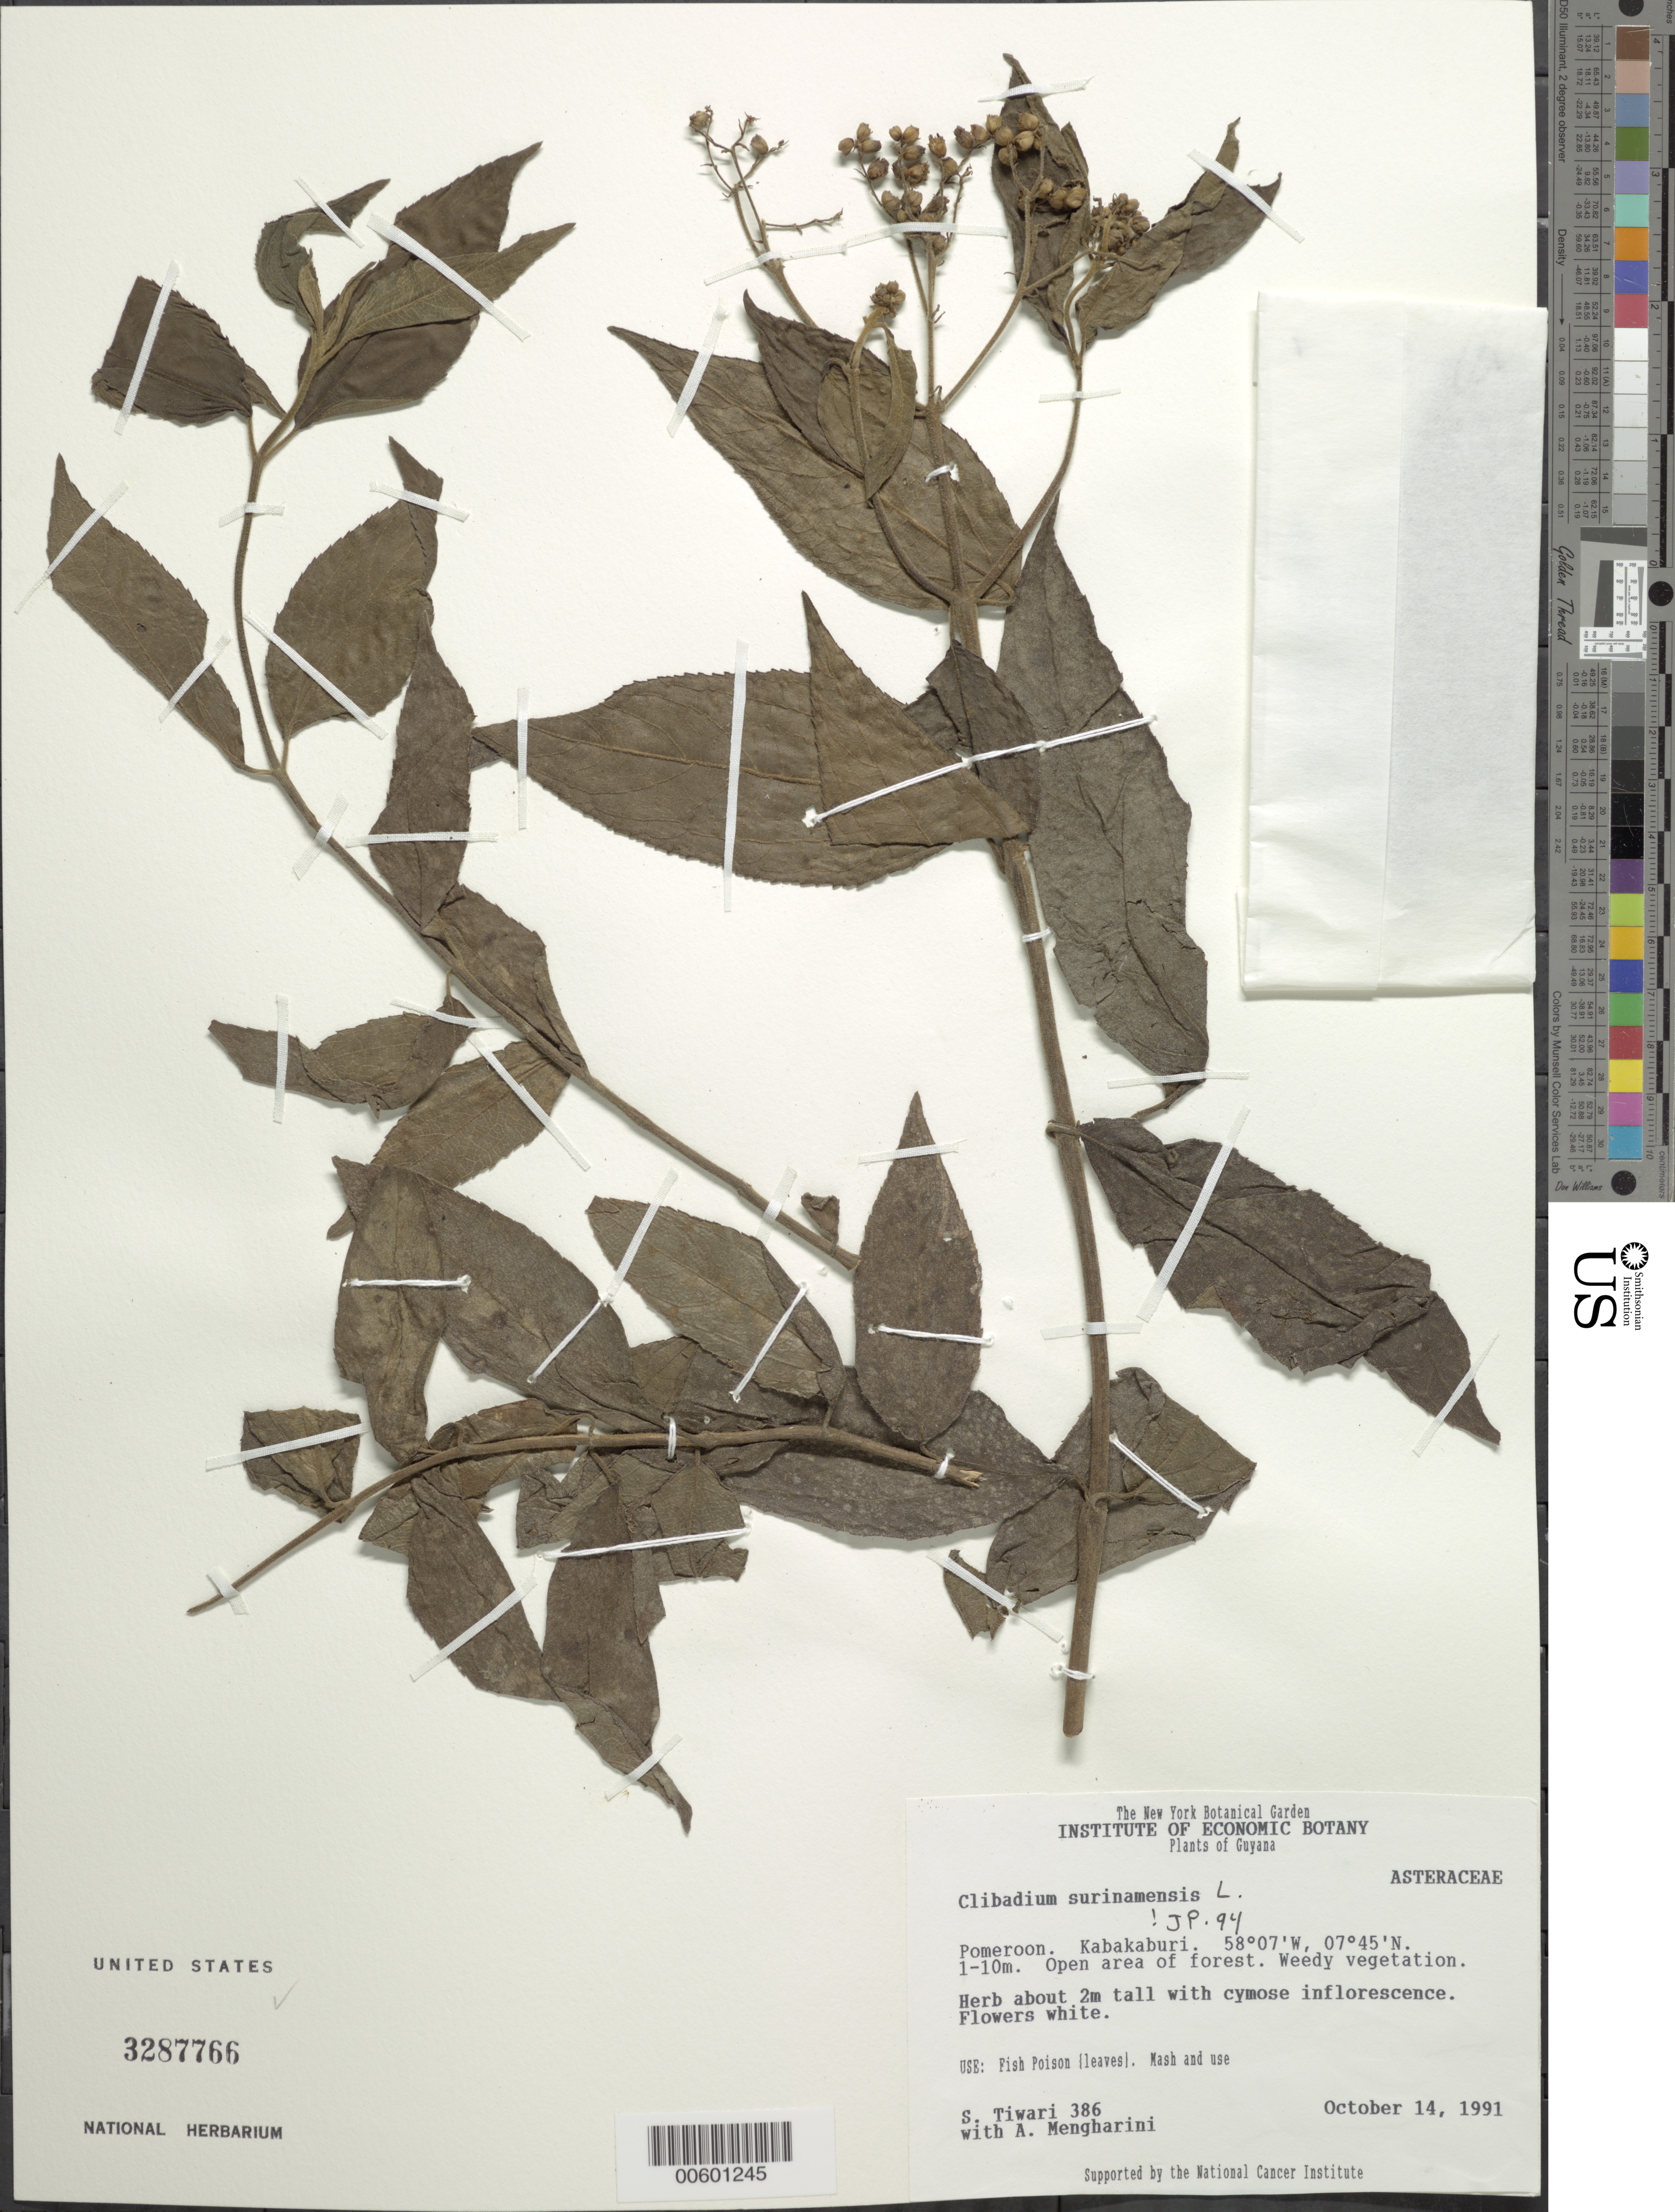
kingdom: Plantae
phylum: Tracheophyta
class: Magnoliopsida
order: Asterales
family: Asteraceae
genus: Werneria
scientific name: Werneria sp.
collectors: A. Cano & A. Mengharini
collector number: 386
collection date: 1991-10-14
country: Guyana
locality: Pomeroon, Kabakaburi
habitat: open area of forest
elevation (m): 1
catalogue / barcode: US 3287766